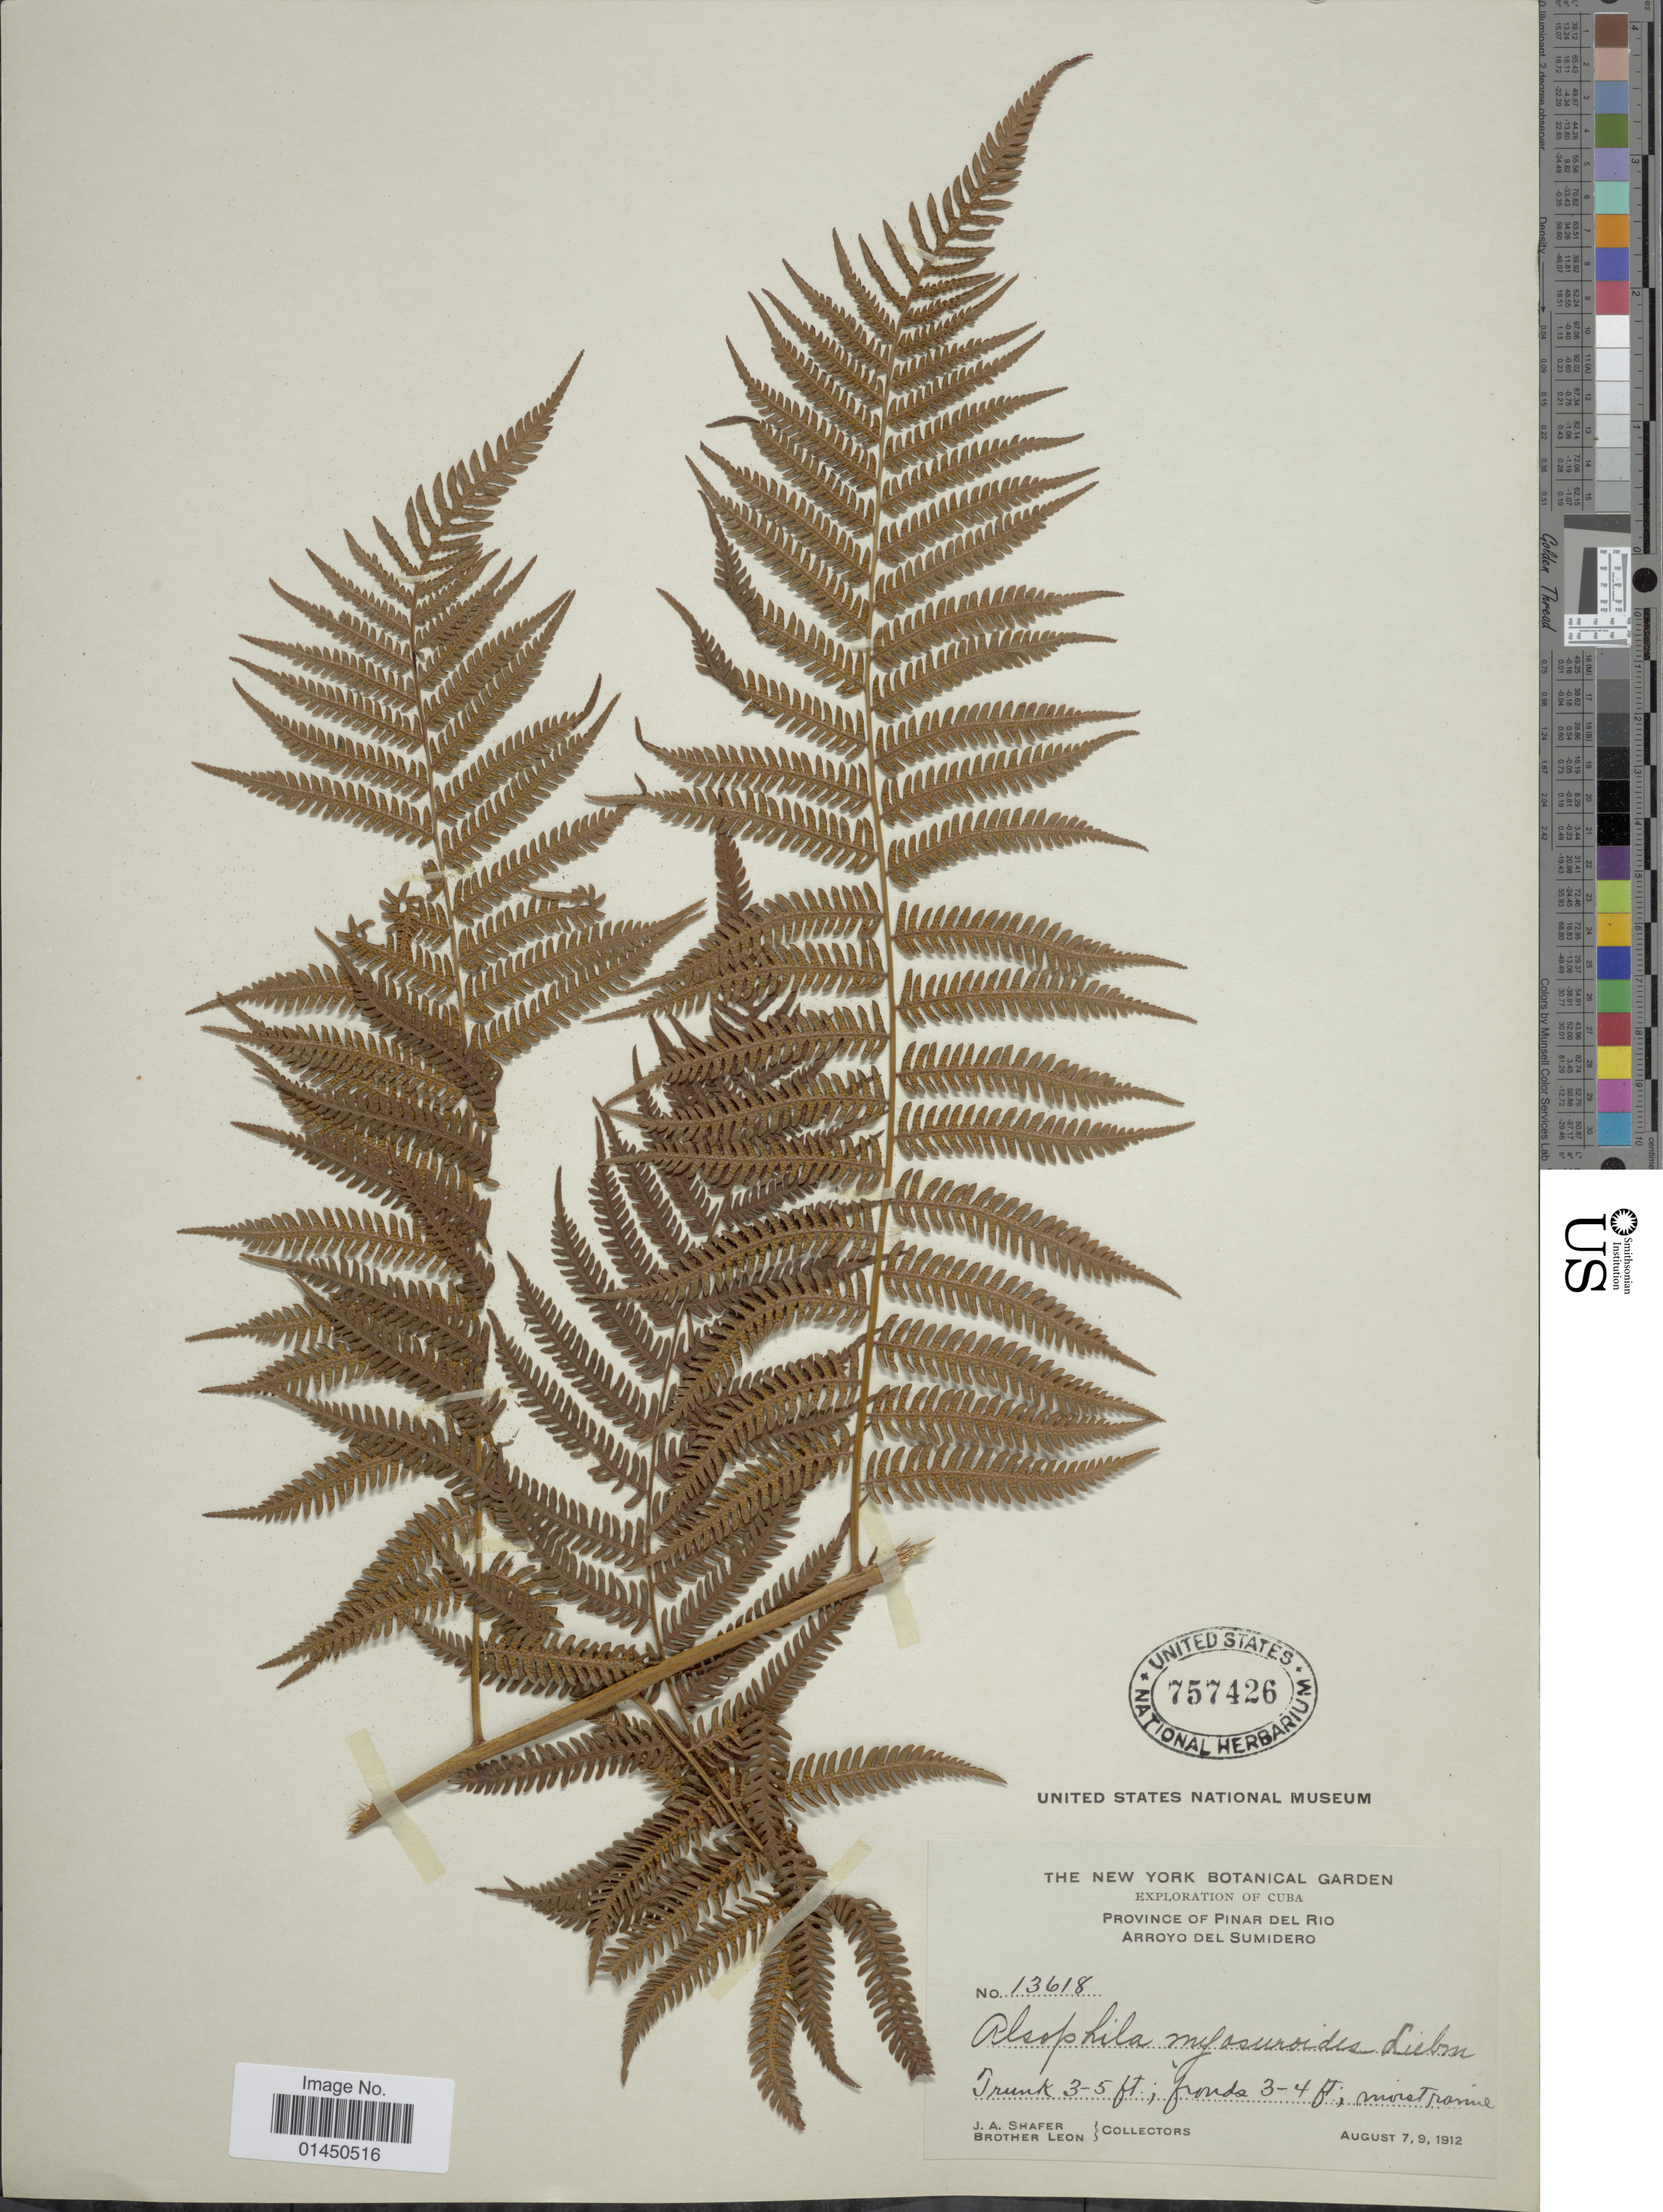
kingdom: Plantae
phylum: Tracheophyta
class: Polypodiopsida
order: Cyatheales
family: Cyatheaceae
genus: Cyathea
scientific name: Cyathea myosuriodes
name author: (Liebm.) Domin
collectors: J. A. Shafer & Bro. León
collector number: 13618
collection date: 1912-08-07/1912-08-09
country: Cuba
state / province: Pinar del Río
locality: Arroyo del Sumidero.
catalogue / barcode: US 757426